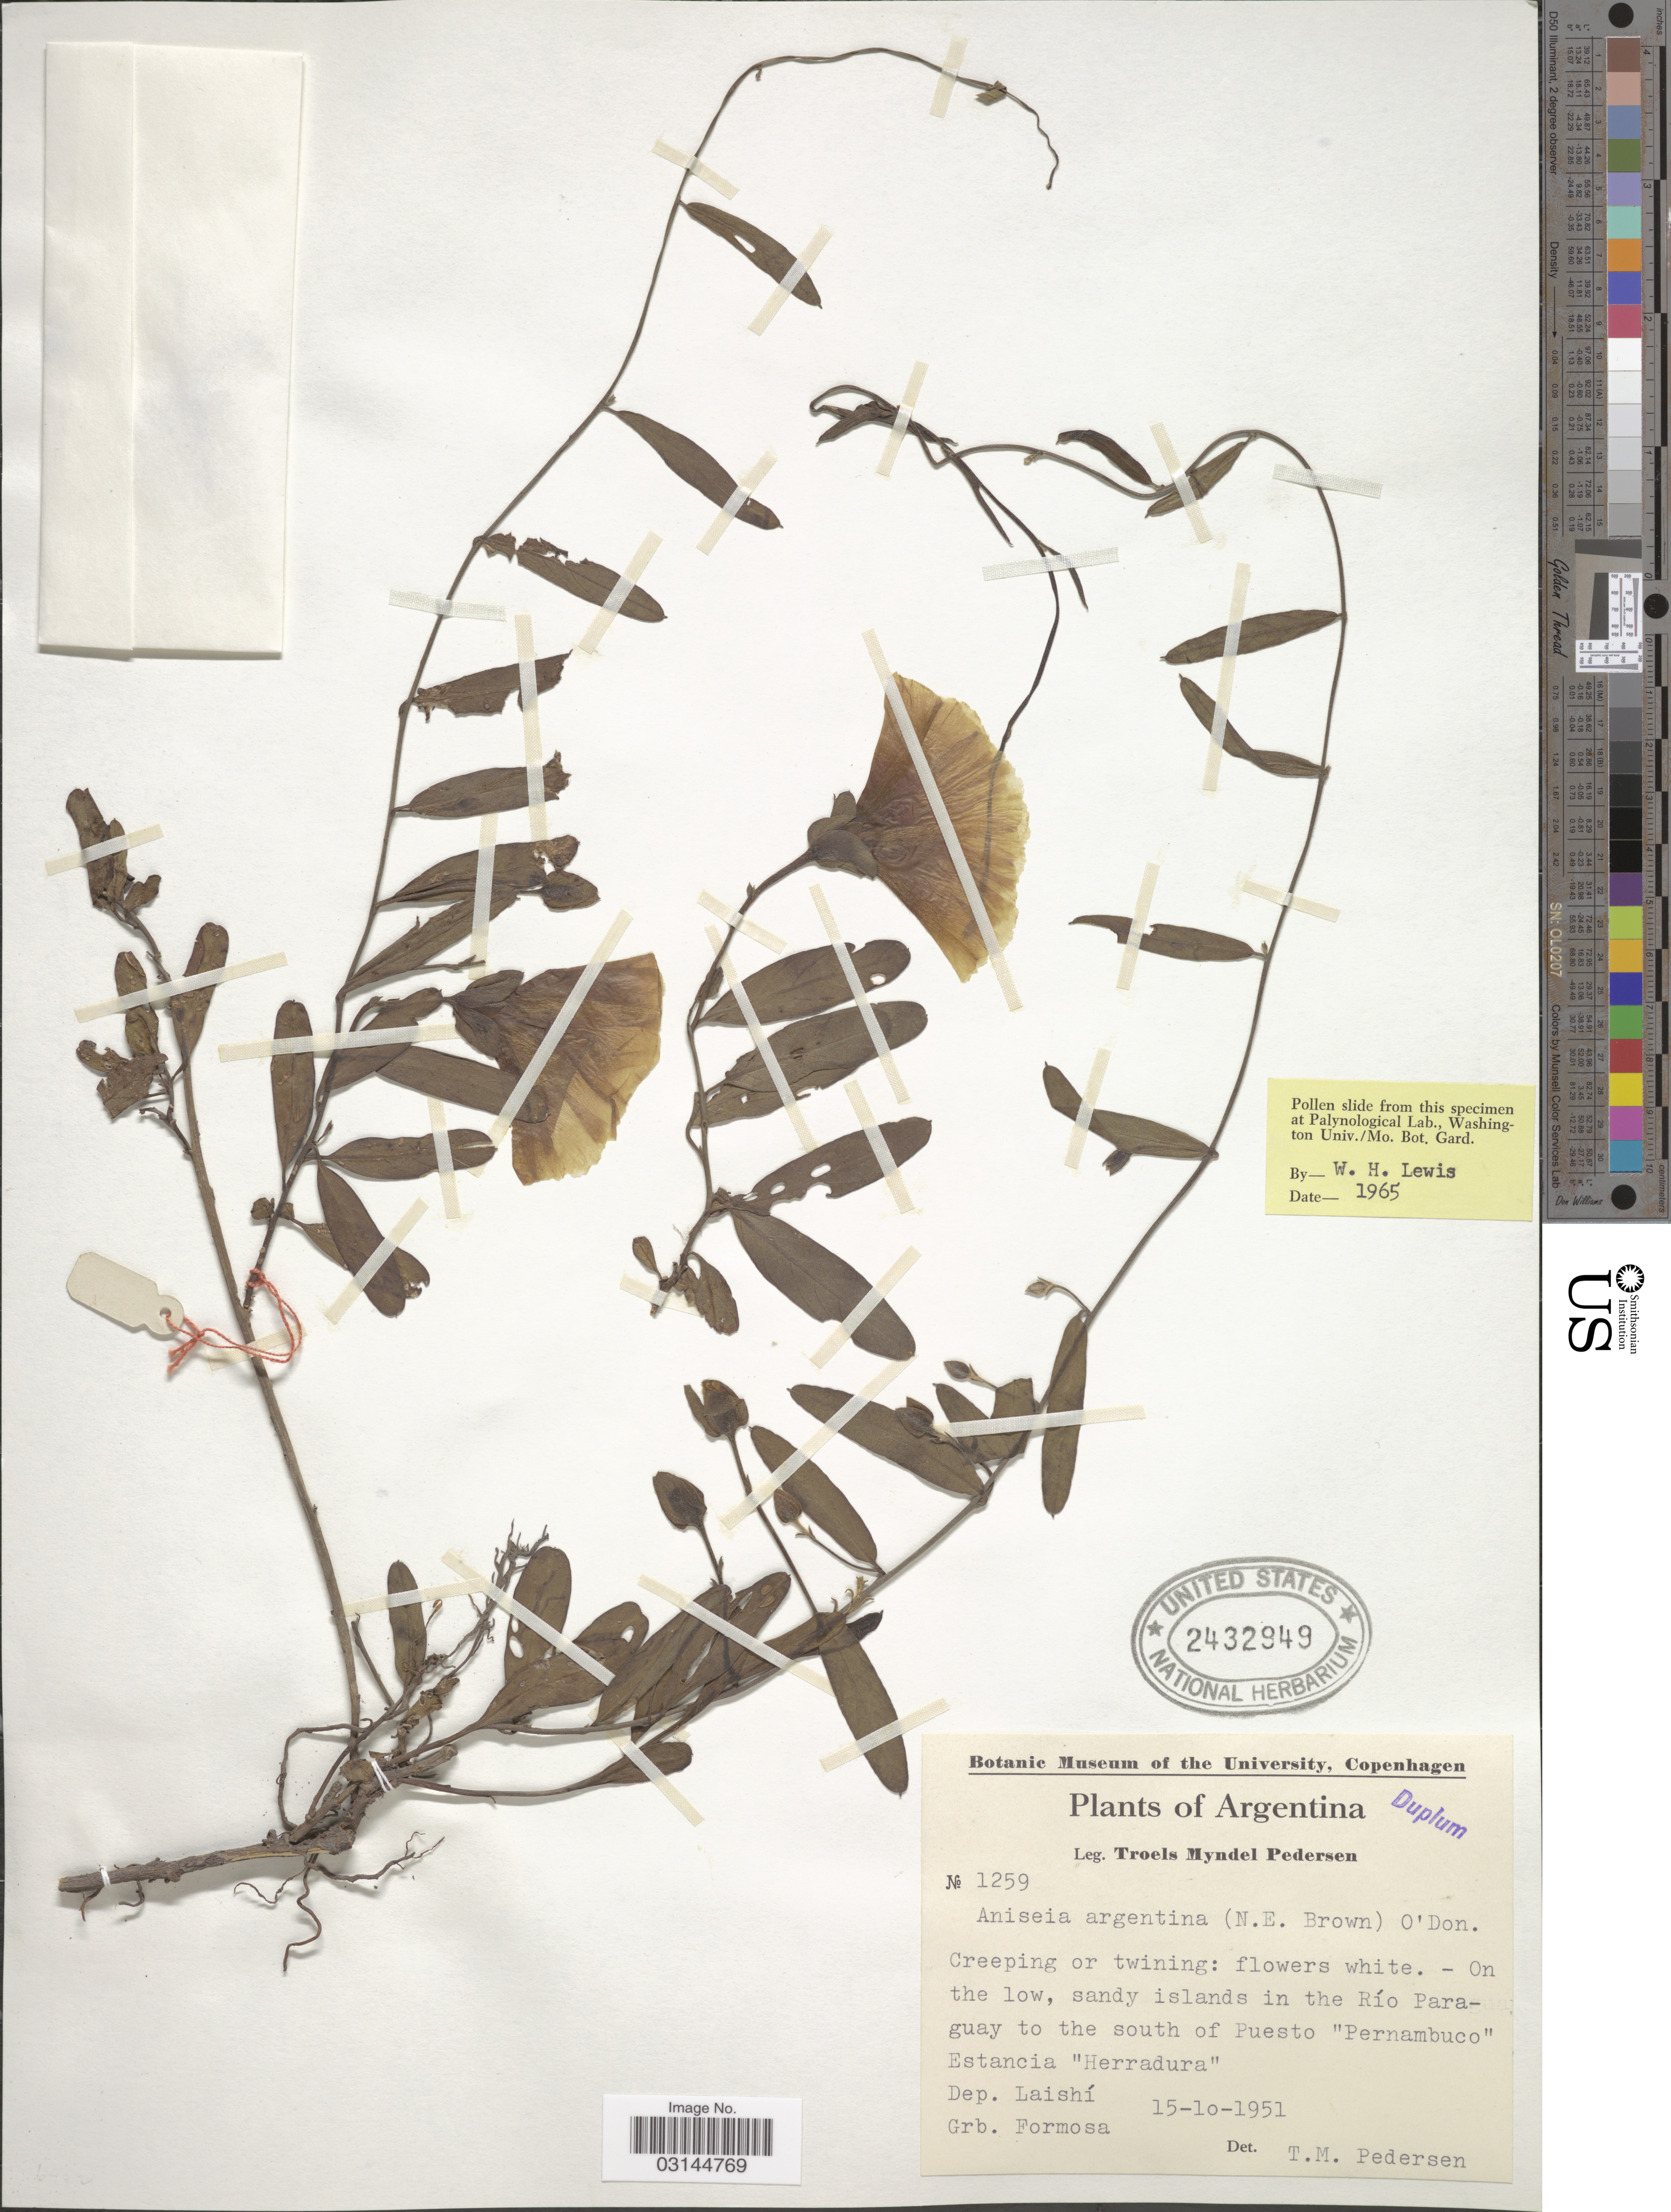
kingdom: Plantae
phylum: Tracheophyta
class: Magnoliopsida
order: Solanales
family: Convolvulaceae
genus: Aniseia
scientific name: Aniseia argentina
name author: (N.E. Br.) O'Donell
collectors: T. Pederson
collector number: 1259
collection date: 1951-10-15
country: Argentina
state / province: Formosa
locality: On the low, sandy islands in the Río Paraguay to the south of Puesto "Pernambuco", Estancia "Herradura", Dep. Laishí, Grb. Formosa.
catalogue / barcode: US 2432949